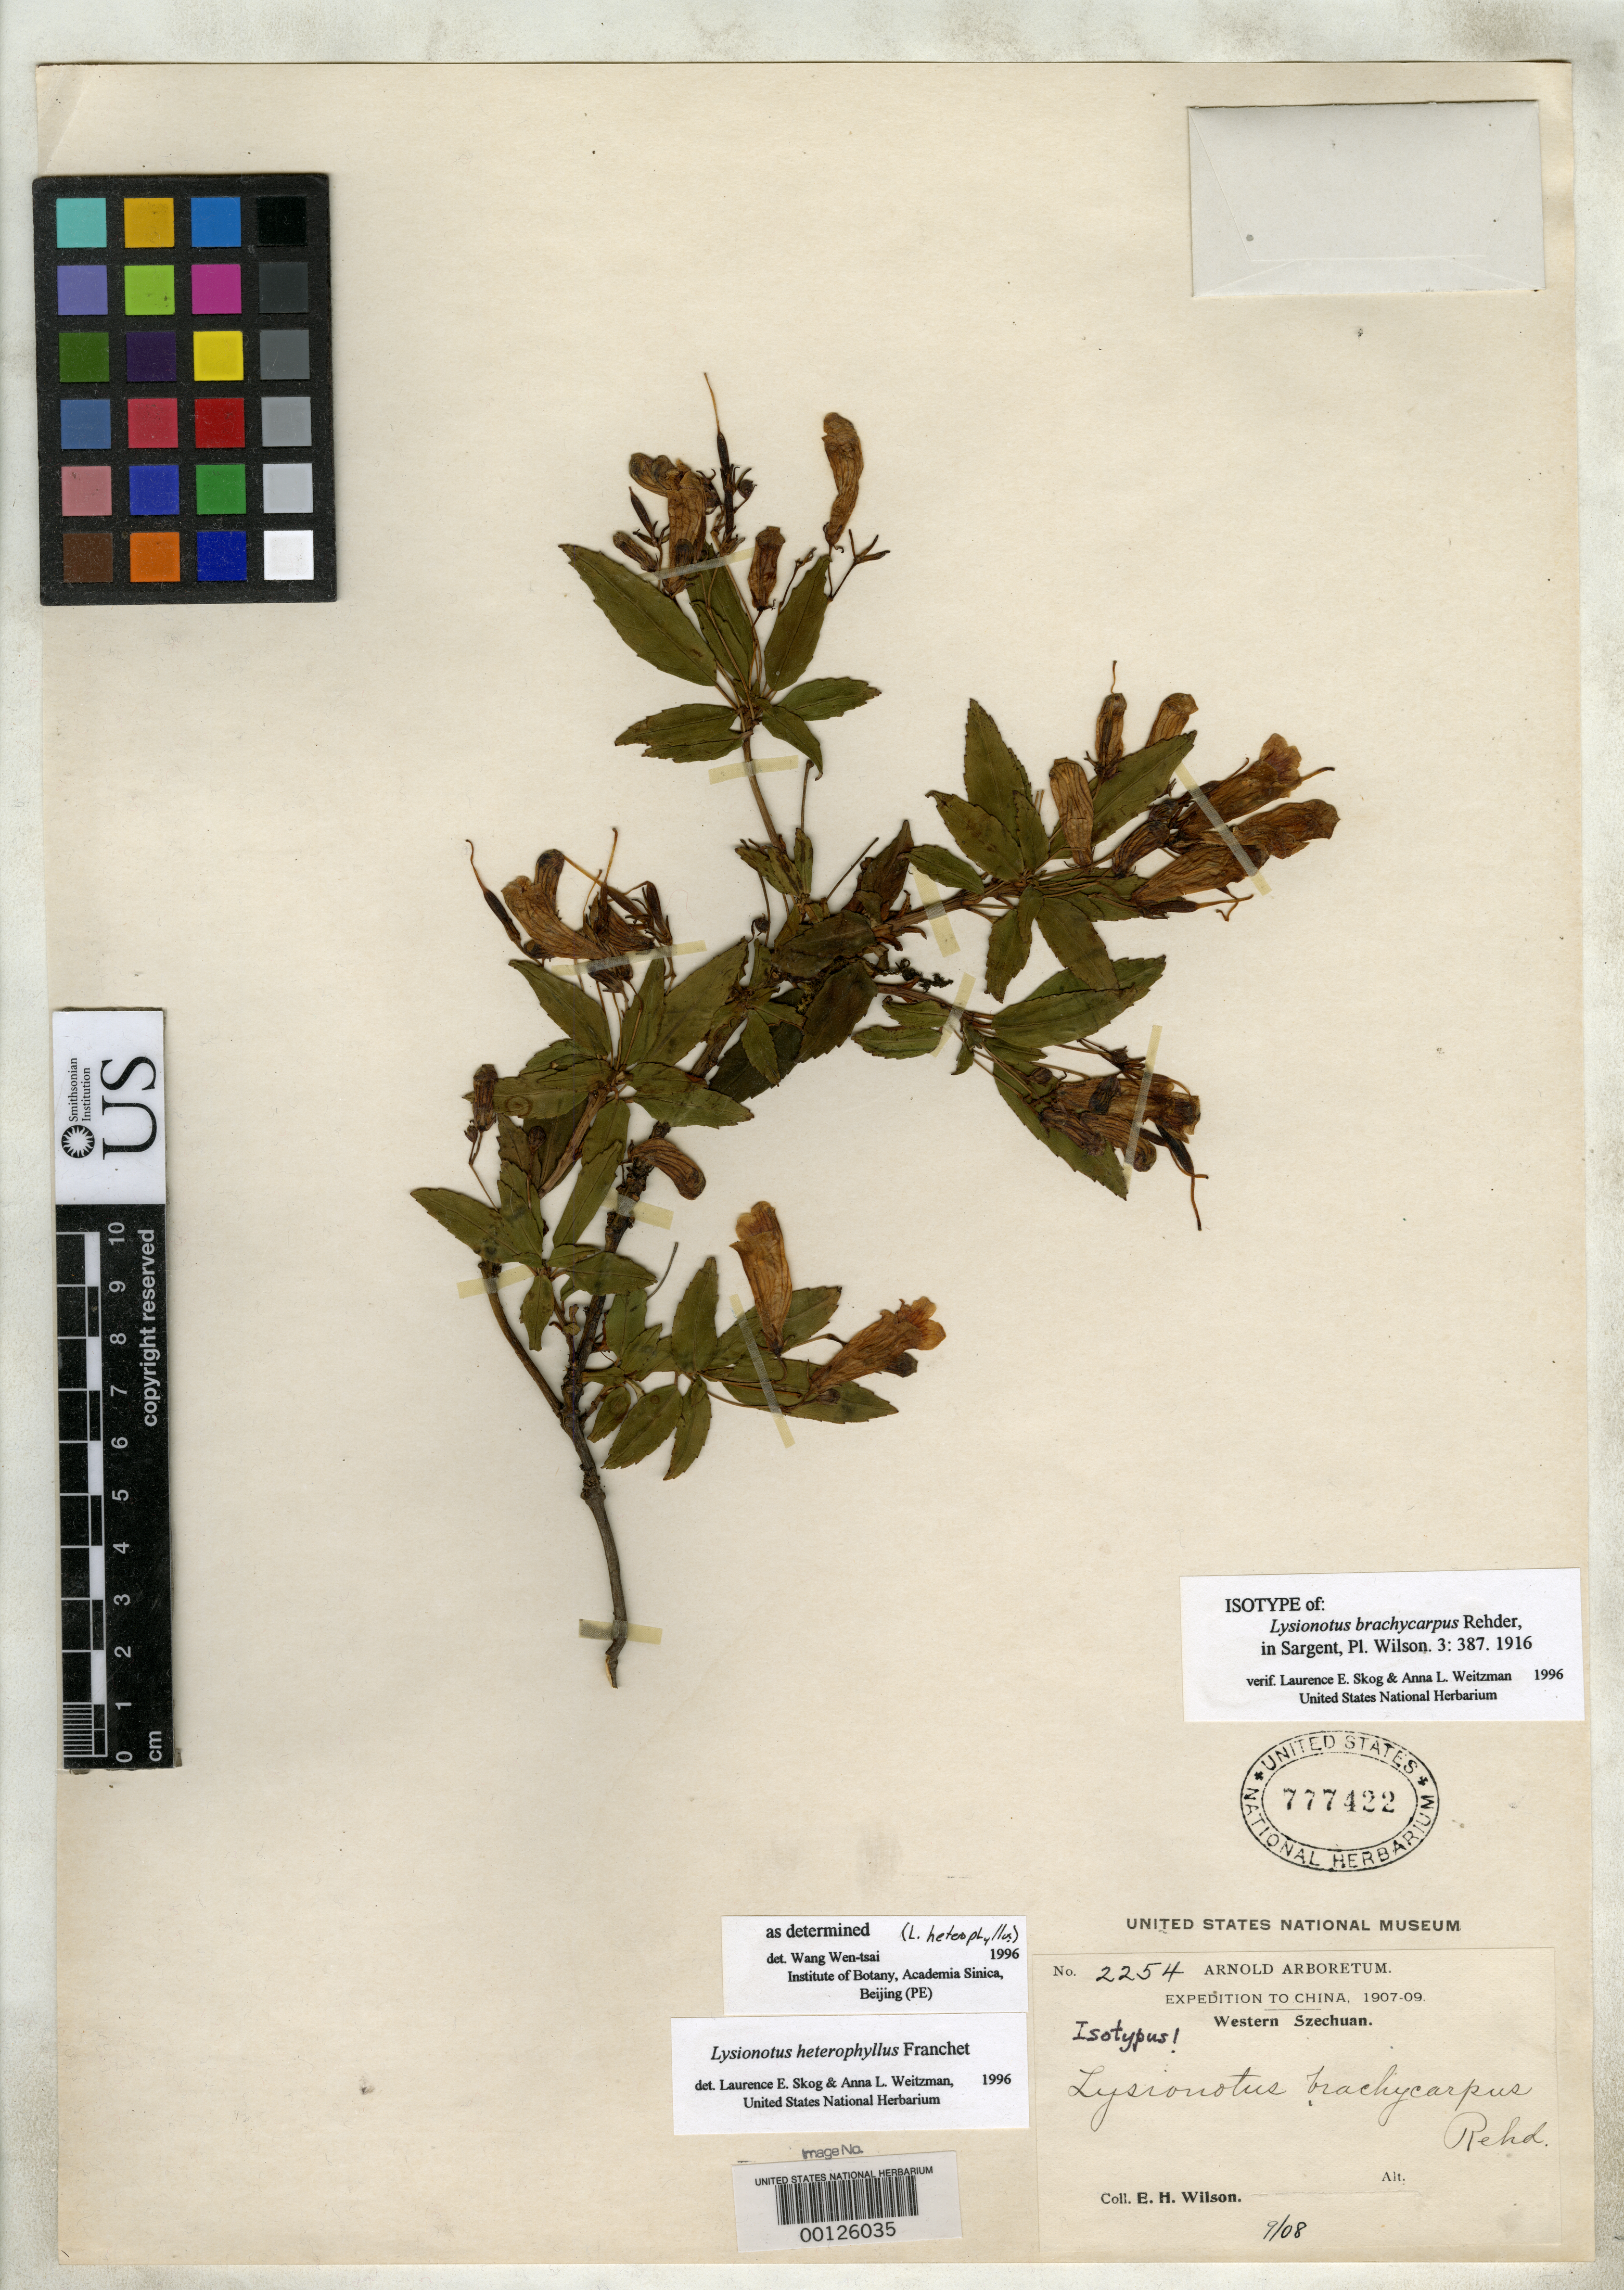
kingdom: Plantae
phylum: Tracheophyta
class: Magnoliopsida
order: Lamiales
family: Gesneriaceae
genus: Lysionotus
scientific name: Lysionotus brachycarpus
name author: Rehder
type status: Isotype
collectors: E. H. Wilson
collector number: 2254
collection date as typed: Sep 1908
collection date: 1908-09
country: China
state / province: Sichuan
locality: Wa-shan.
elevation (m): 1200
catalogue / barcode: US 777422